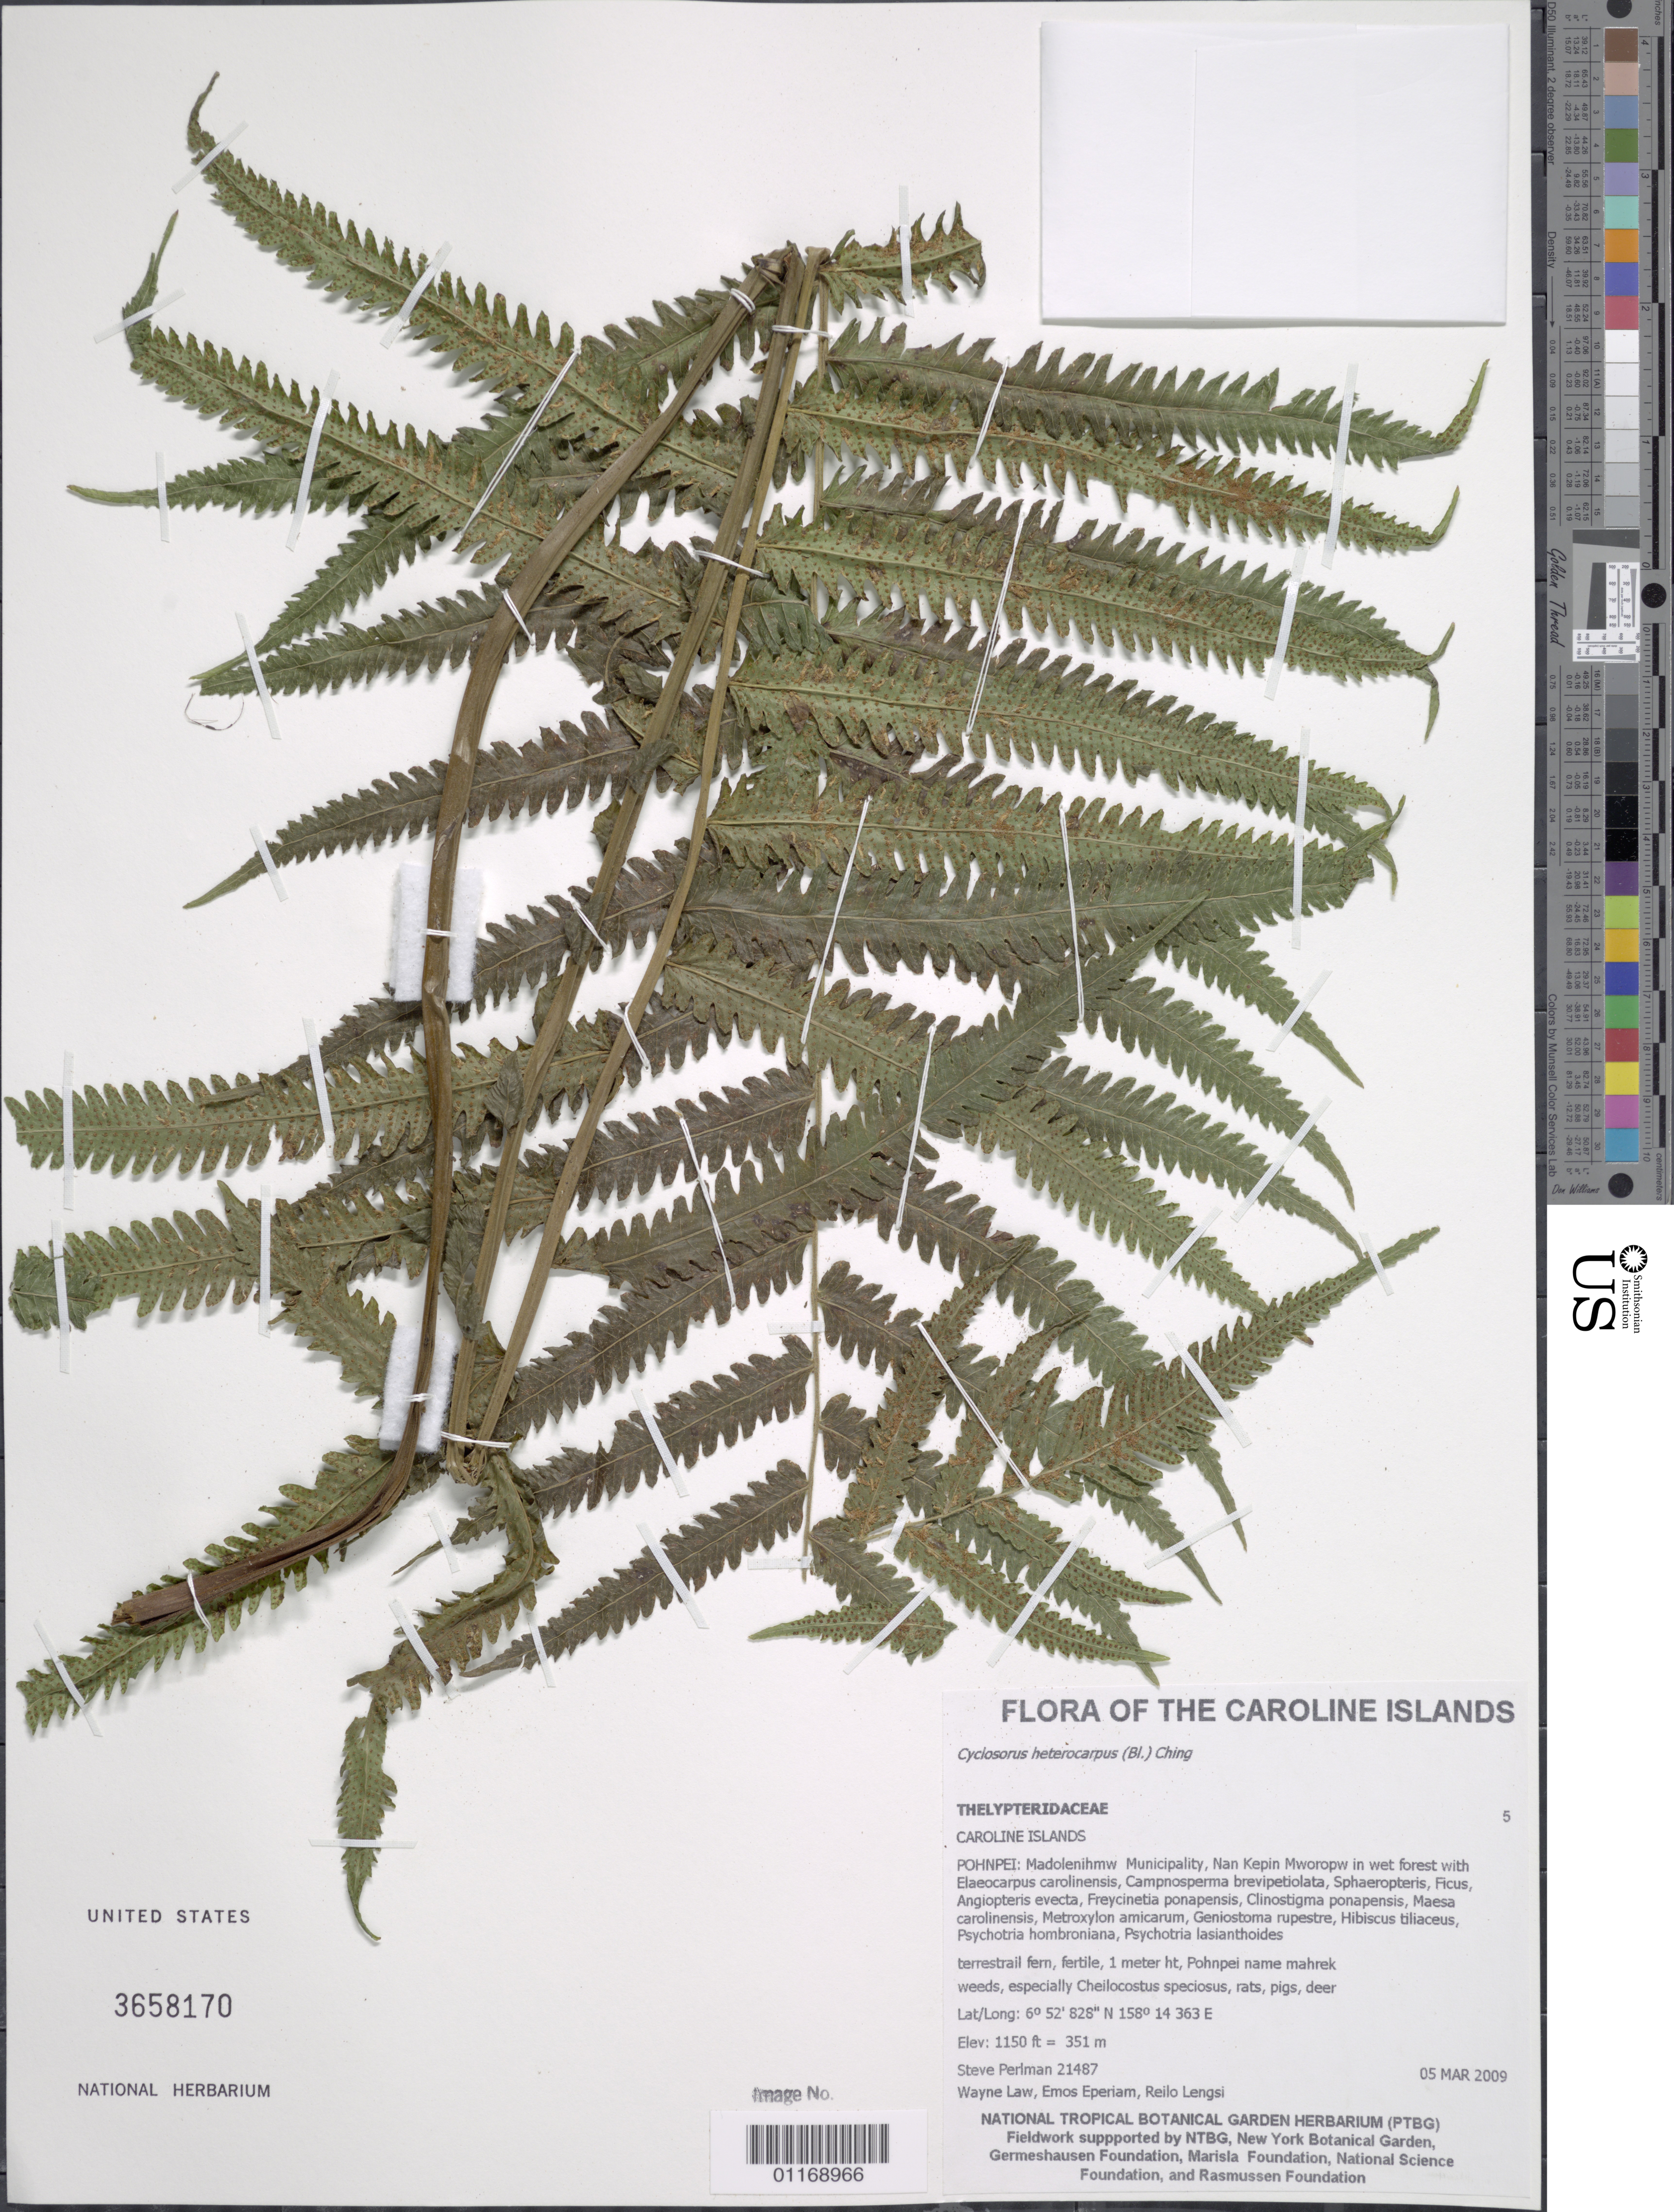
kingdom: Plantae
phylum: Tracheophyta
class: Polypodiopsida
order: Polypodiales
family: Thelypteridaceae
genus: Sphaerostephanos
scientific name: Sphaerostephanos heterocarpus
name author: (Blume) Holttum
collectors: S. P. Perlman, P. Eperiam, W. Law & R. Lengsi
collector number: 21487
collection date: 2009-03-05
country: Micronesia, Federated States of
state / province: Pohnpei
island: Pohnpei [Ponape]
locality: Madolenihmw Municipality, Nan Kepin Mworopw.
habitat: Wet forest.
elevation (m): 351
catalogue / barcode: US 3658170